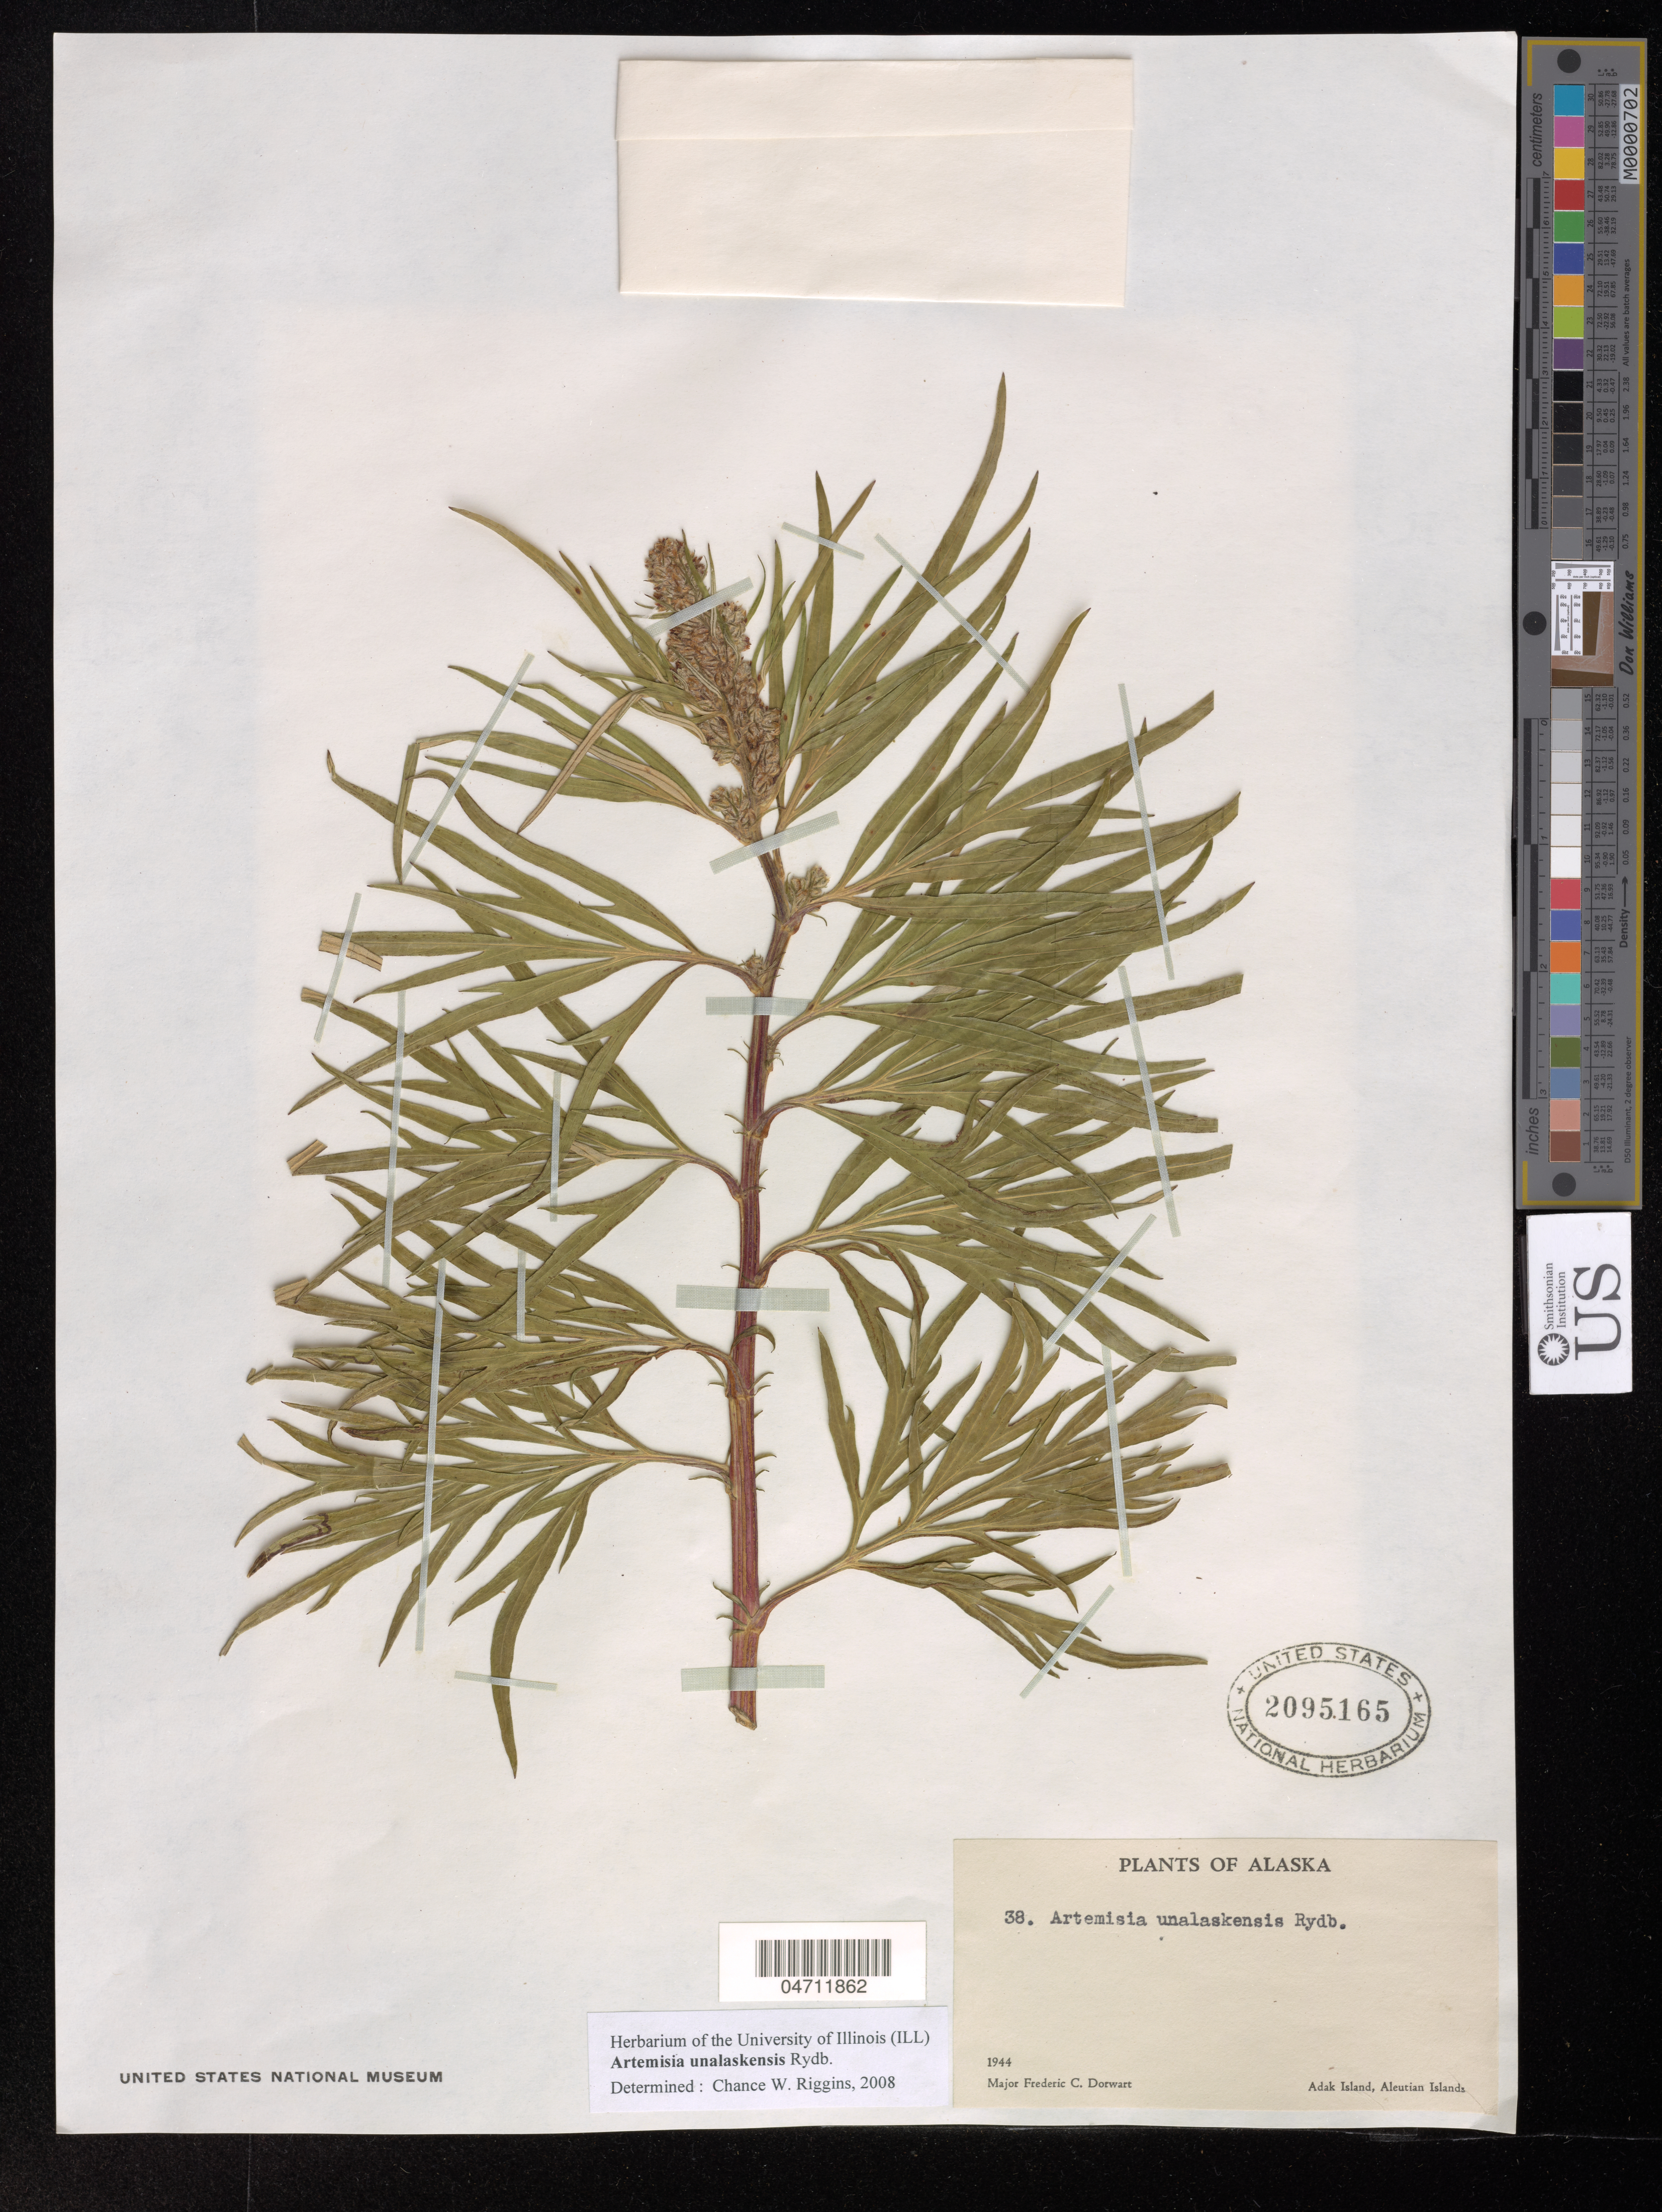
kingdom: Plantae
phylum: Tracheophyta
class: Magnoliopsida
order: Asterales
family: Asteraceae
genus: Artemisia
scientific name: Artemisia unalaskensis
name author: Rydb.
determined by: Riggins, Chance W.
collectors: F. Dorwart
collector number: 38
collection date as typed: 1944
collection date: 1944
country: United States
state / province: Alaska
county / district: Aleutians West Census Area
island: Adak Island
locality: Adak Island. Aleutian Islands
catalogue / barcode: US 2095165